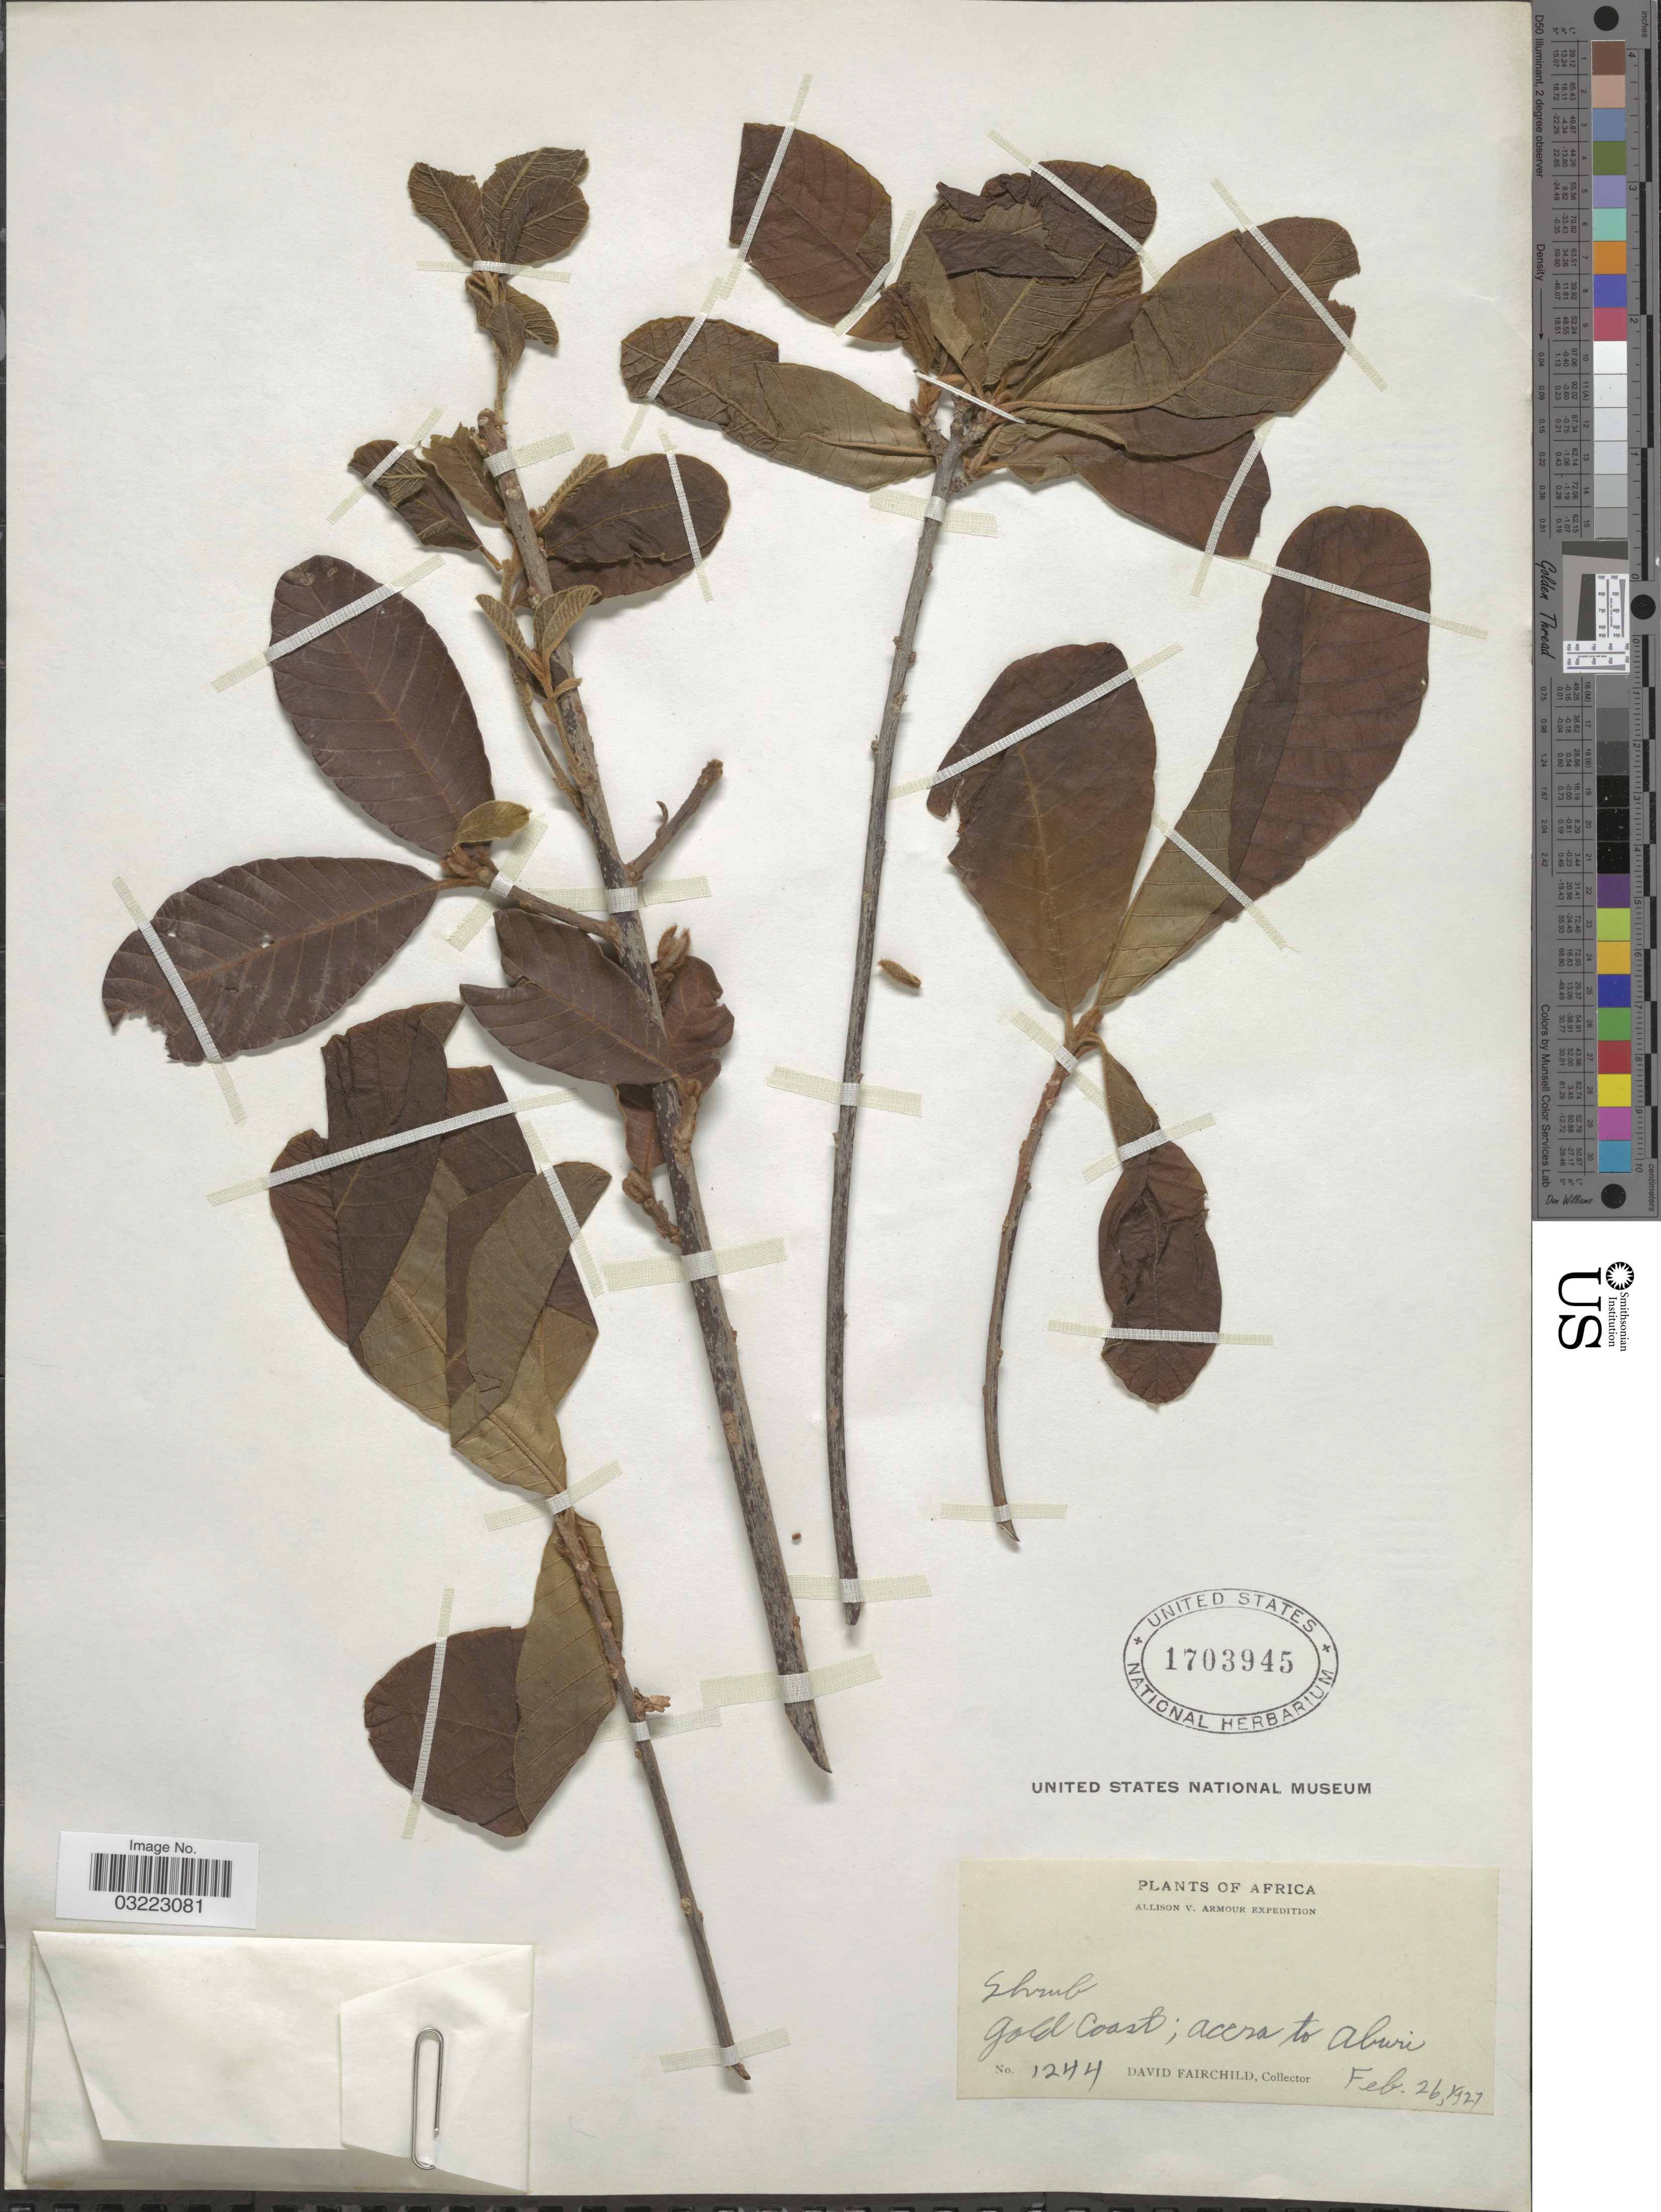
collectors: D. Fairchild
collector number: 1244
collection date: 1927-02-26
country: Ghana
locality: Gold Coast; Accra to Aburi.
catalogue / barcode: US 1703945